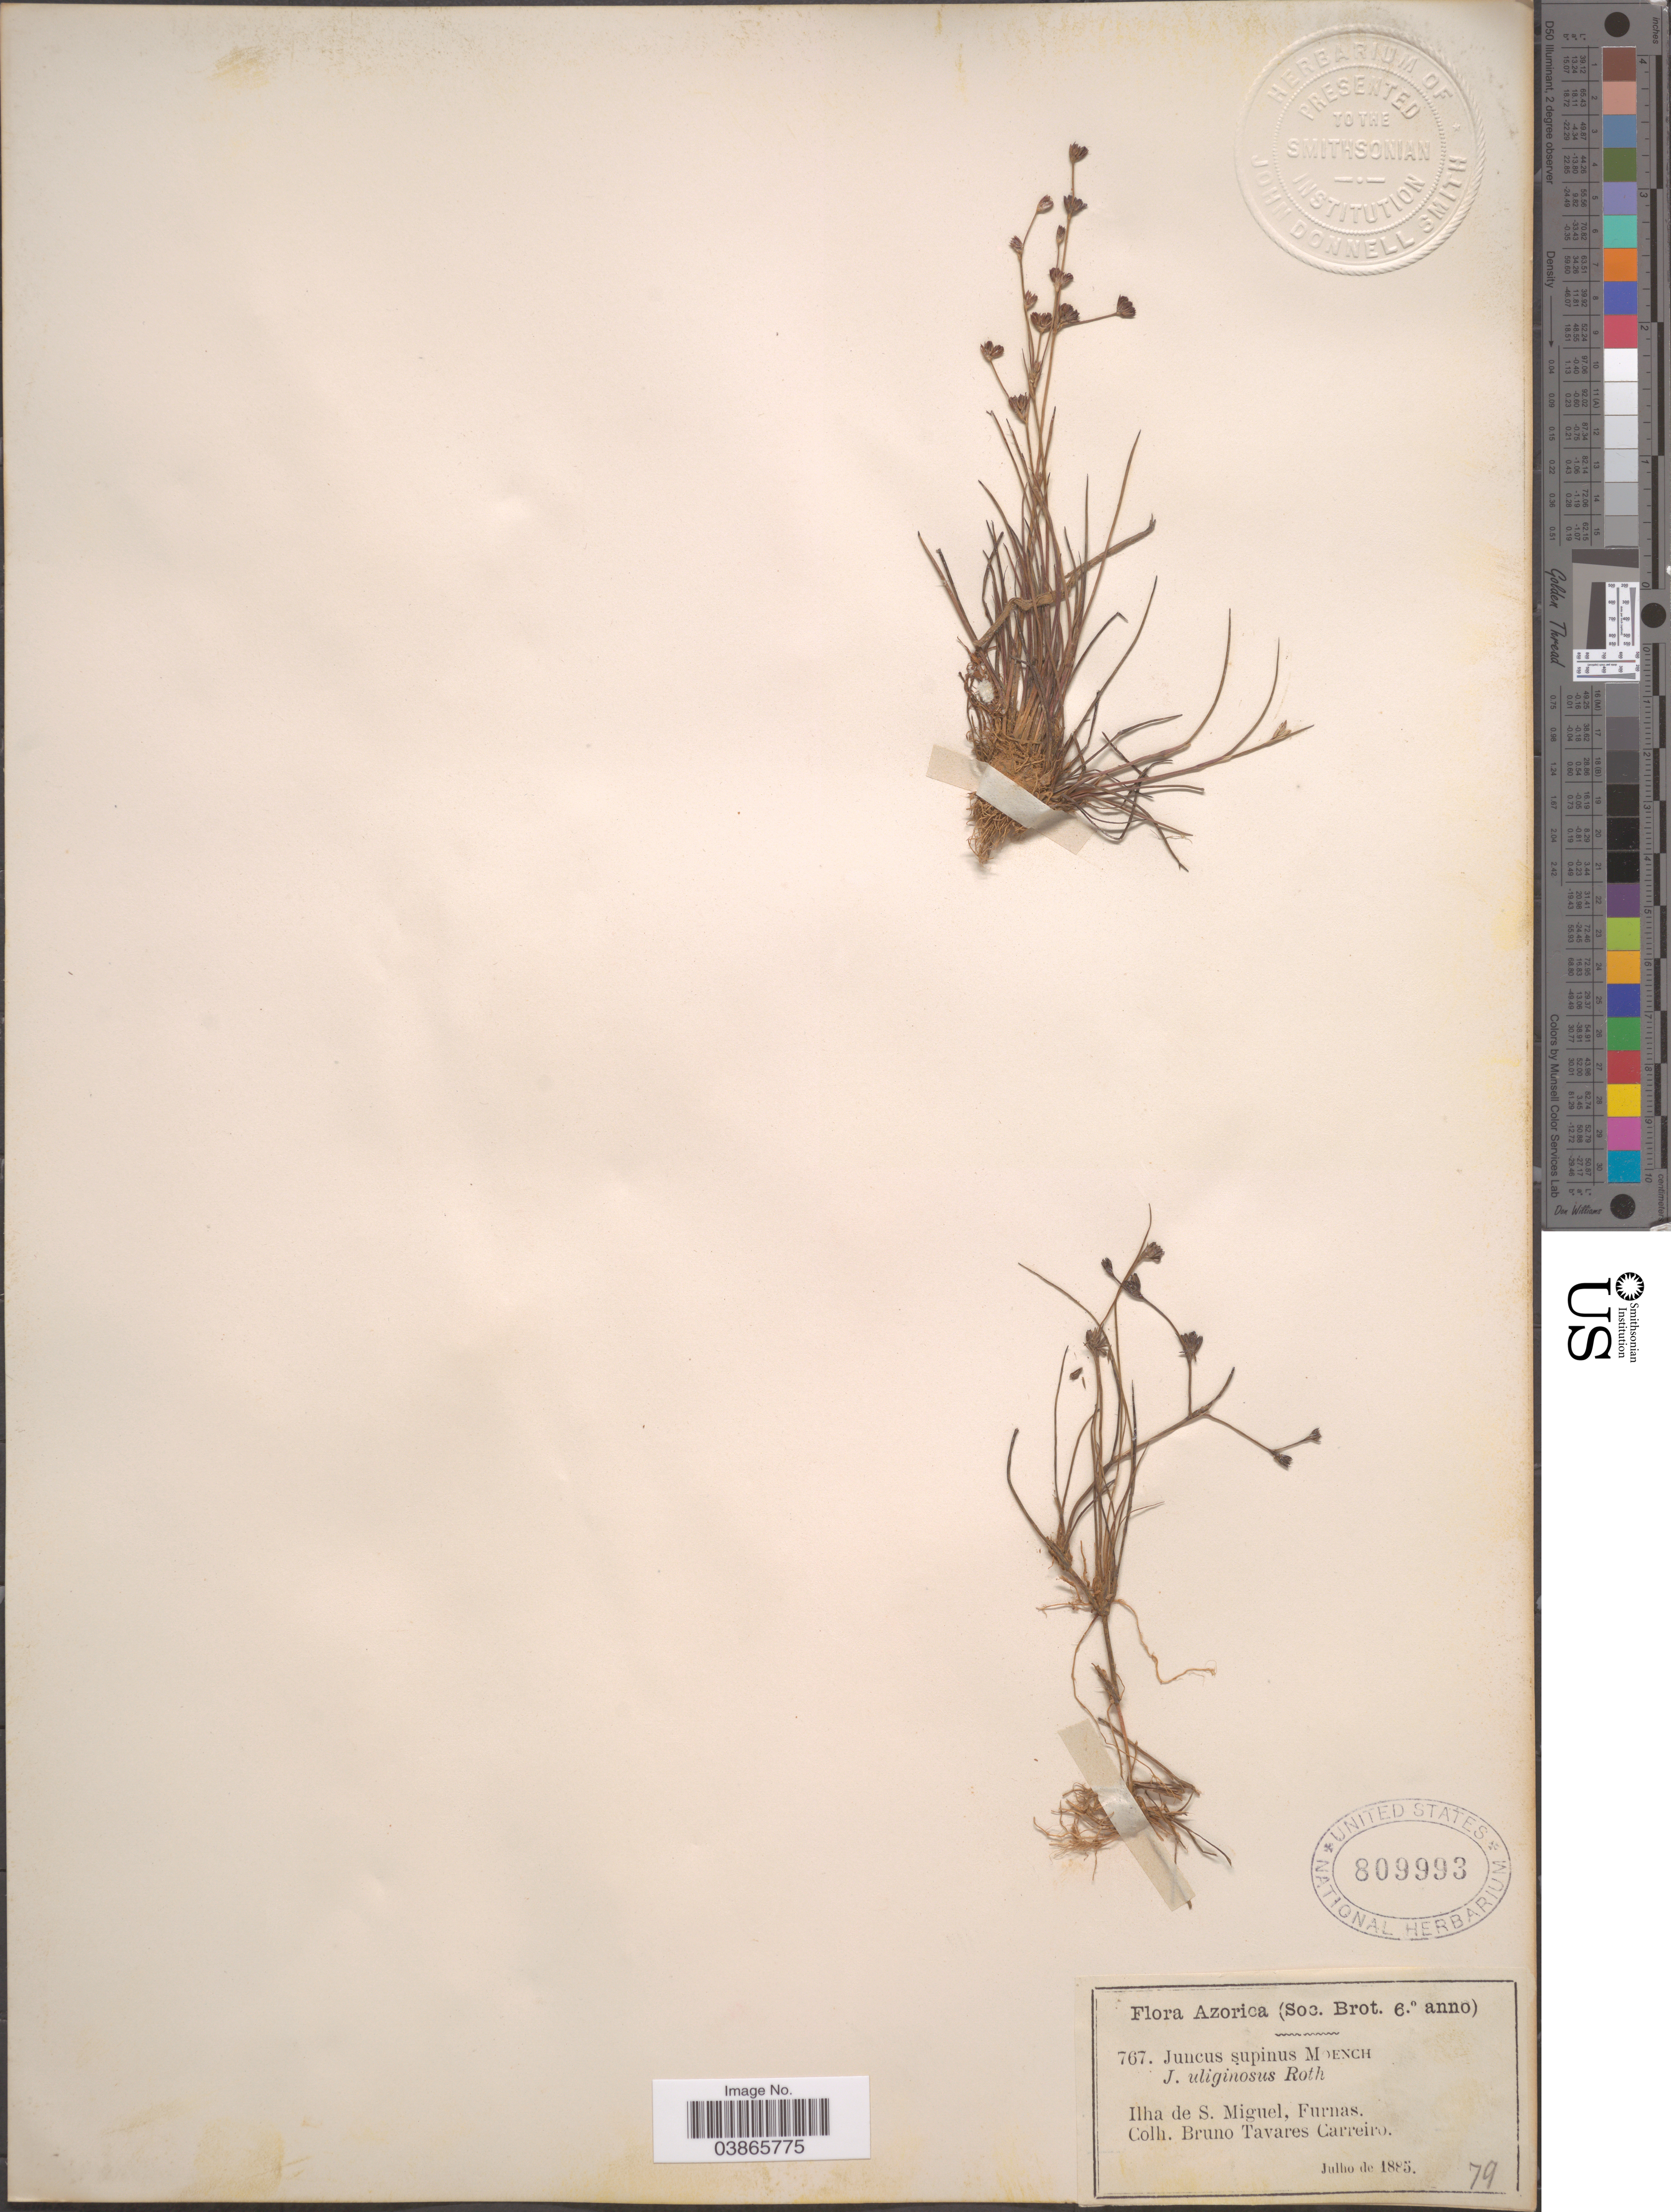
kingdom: Plantae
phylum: Tracheophyta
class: Liliopsida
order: Poales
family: Juncaceae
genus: Juncus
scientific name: Juncus supinus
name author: Moench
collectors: B. S. Tavares Carreiro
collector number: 767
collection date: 1885-07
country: Portugal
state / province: Azores (Aut. Reg.)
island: São Miguel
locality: Azorica. Ilha de S. Miguel, Furnas.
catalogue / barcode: US 809993